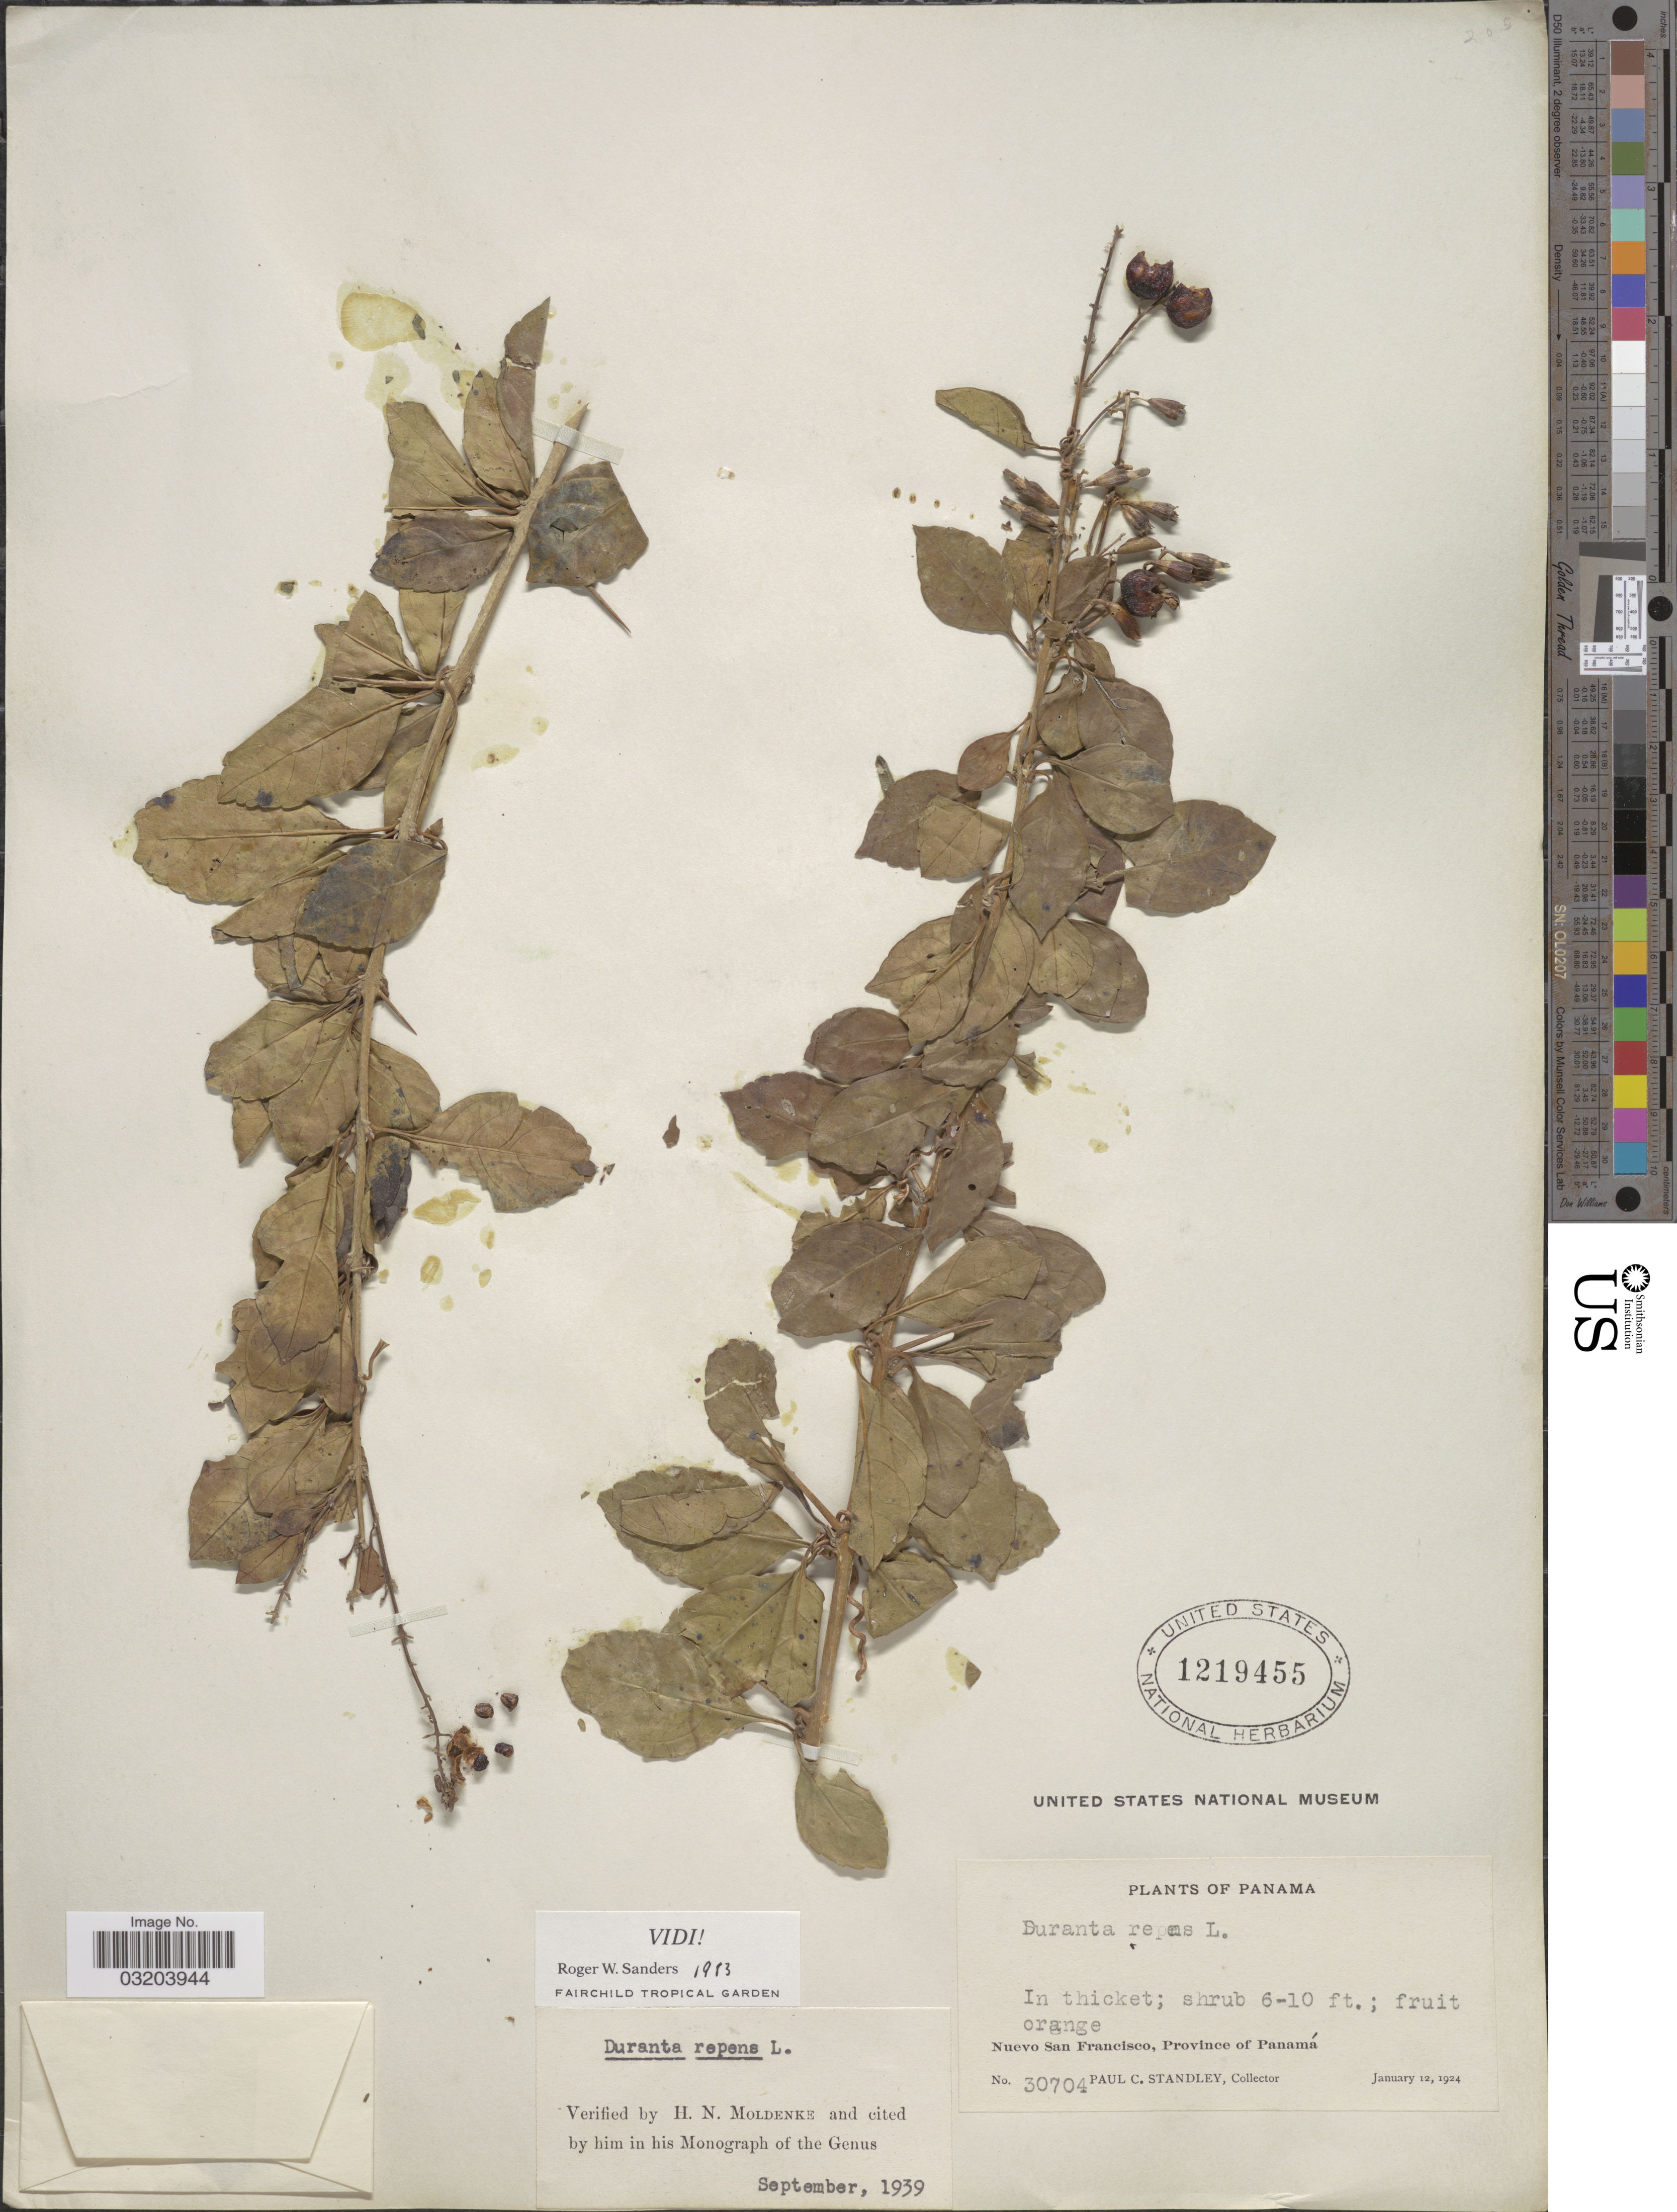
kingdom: Plantae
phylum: Tracheophyta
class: Magnoliopsida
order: Lamiales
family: Verbenaceae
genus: Duranta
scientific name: Duranta erecta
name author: L.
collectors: P. C. Standley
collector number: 30704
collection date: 1924-01-12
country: Panama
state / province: Panamá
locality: Nuevo San Francisco.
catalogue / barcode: US 1219455